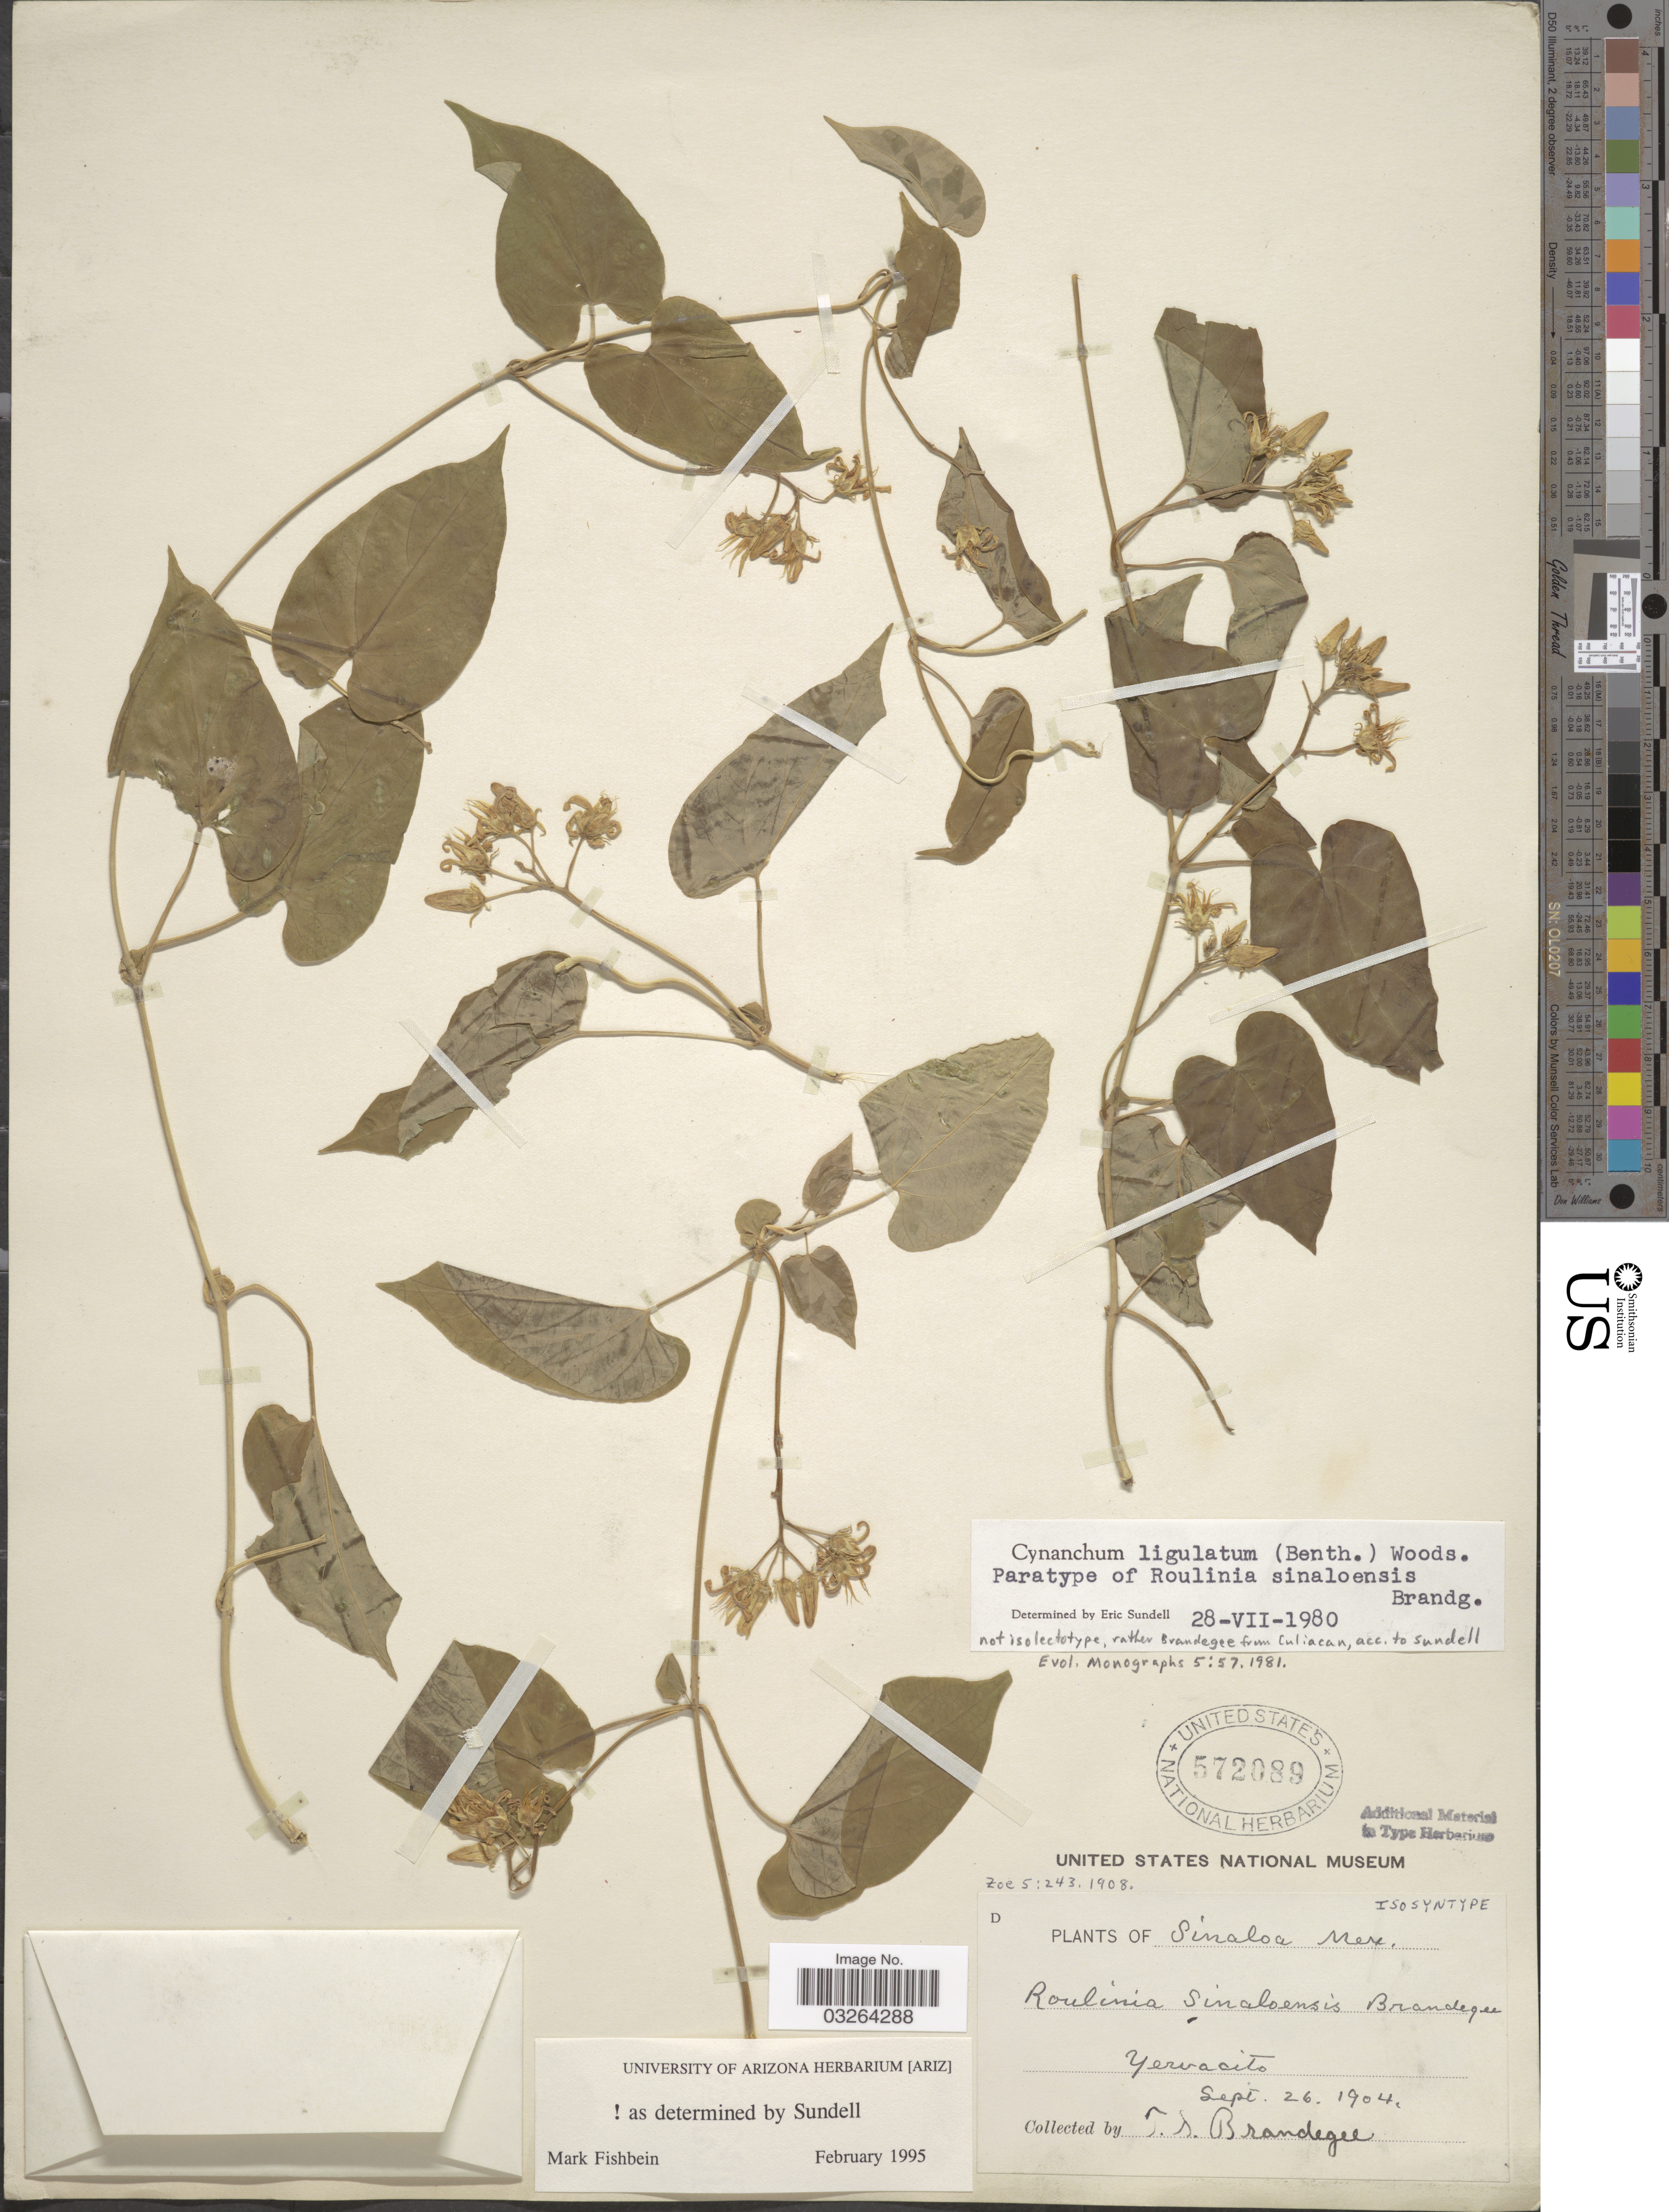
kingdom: Plantae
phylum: Tracheophyta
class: Magnoliopsida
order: Gentianales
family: Apocynaceae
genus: Cynanchum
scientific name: Cynanchum ligulatum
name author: (Benth.) Woodson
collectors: T. S. Brandegee (herbarium)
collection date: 1904-09-26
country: Mexico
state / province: Sinaloa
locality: Yervacito.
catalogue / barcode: US 572089